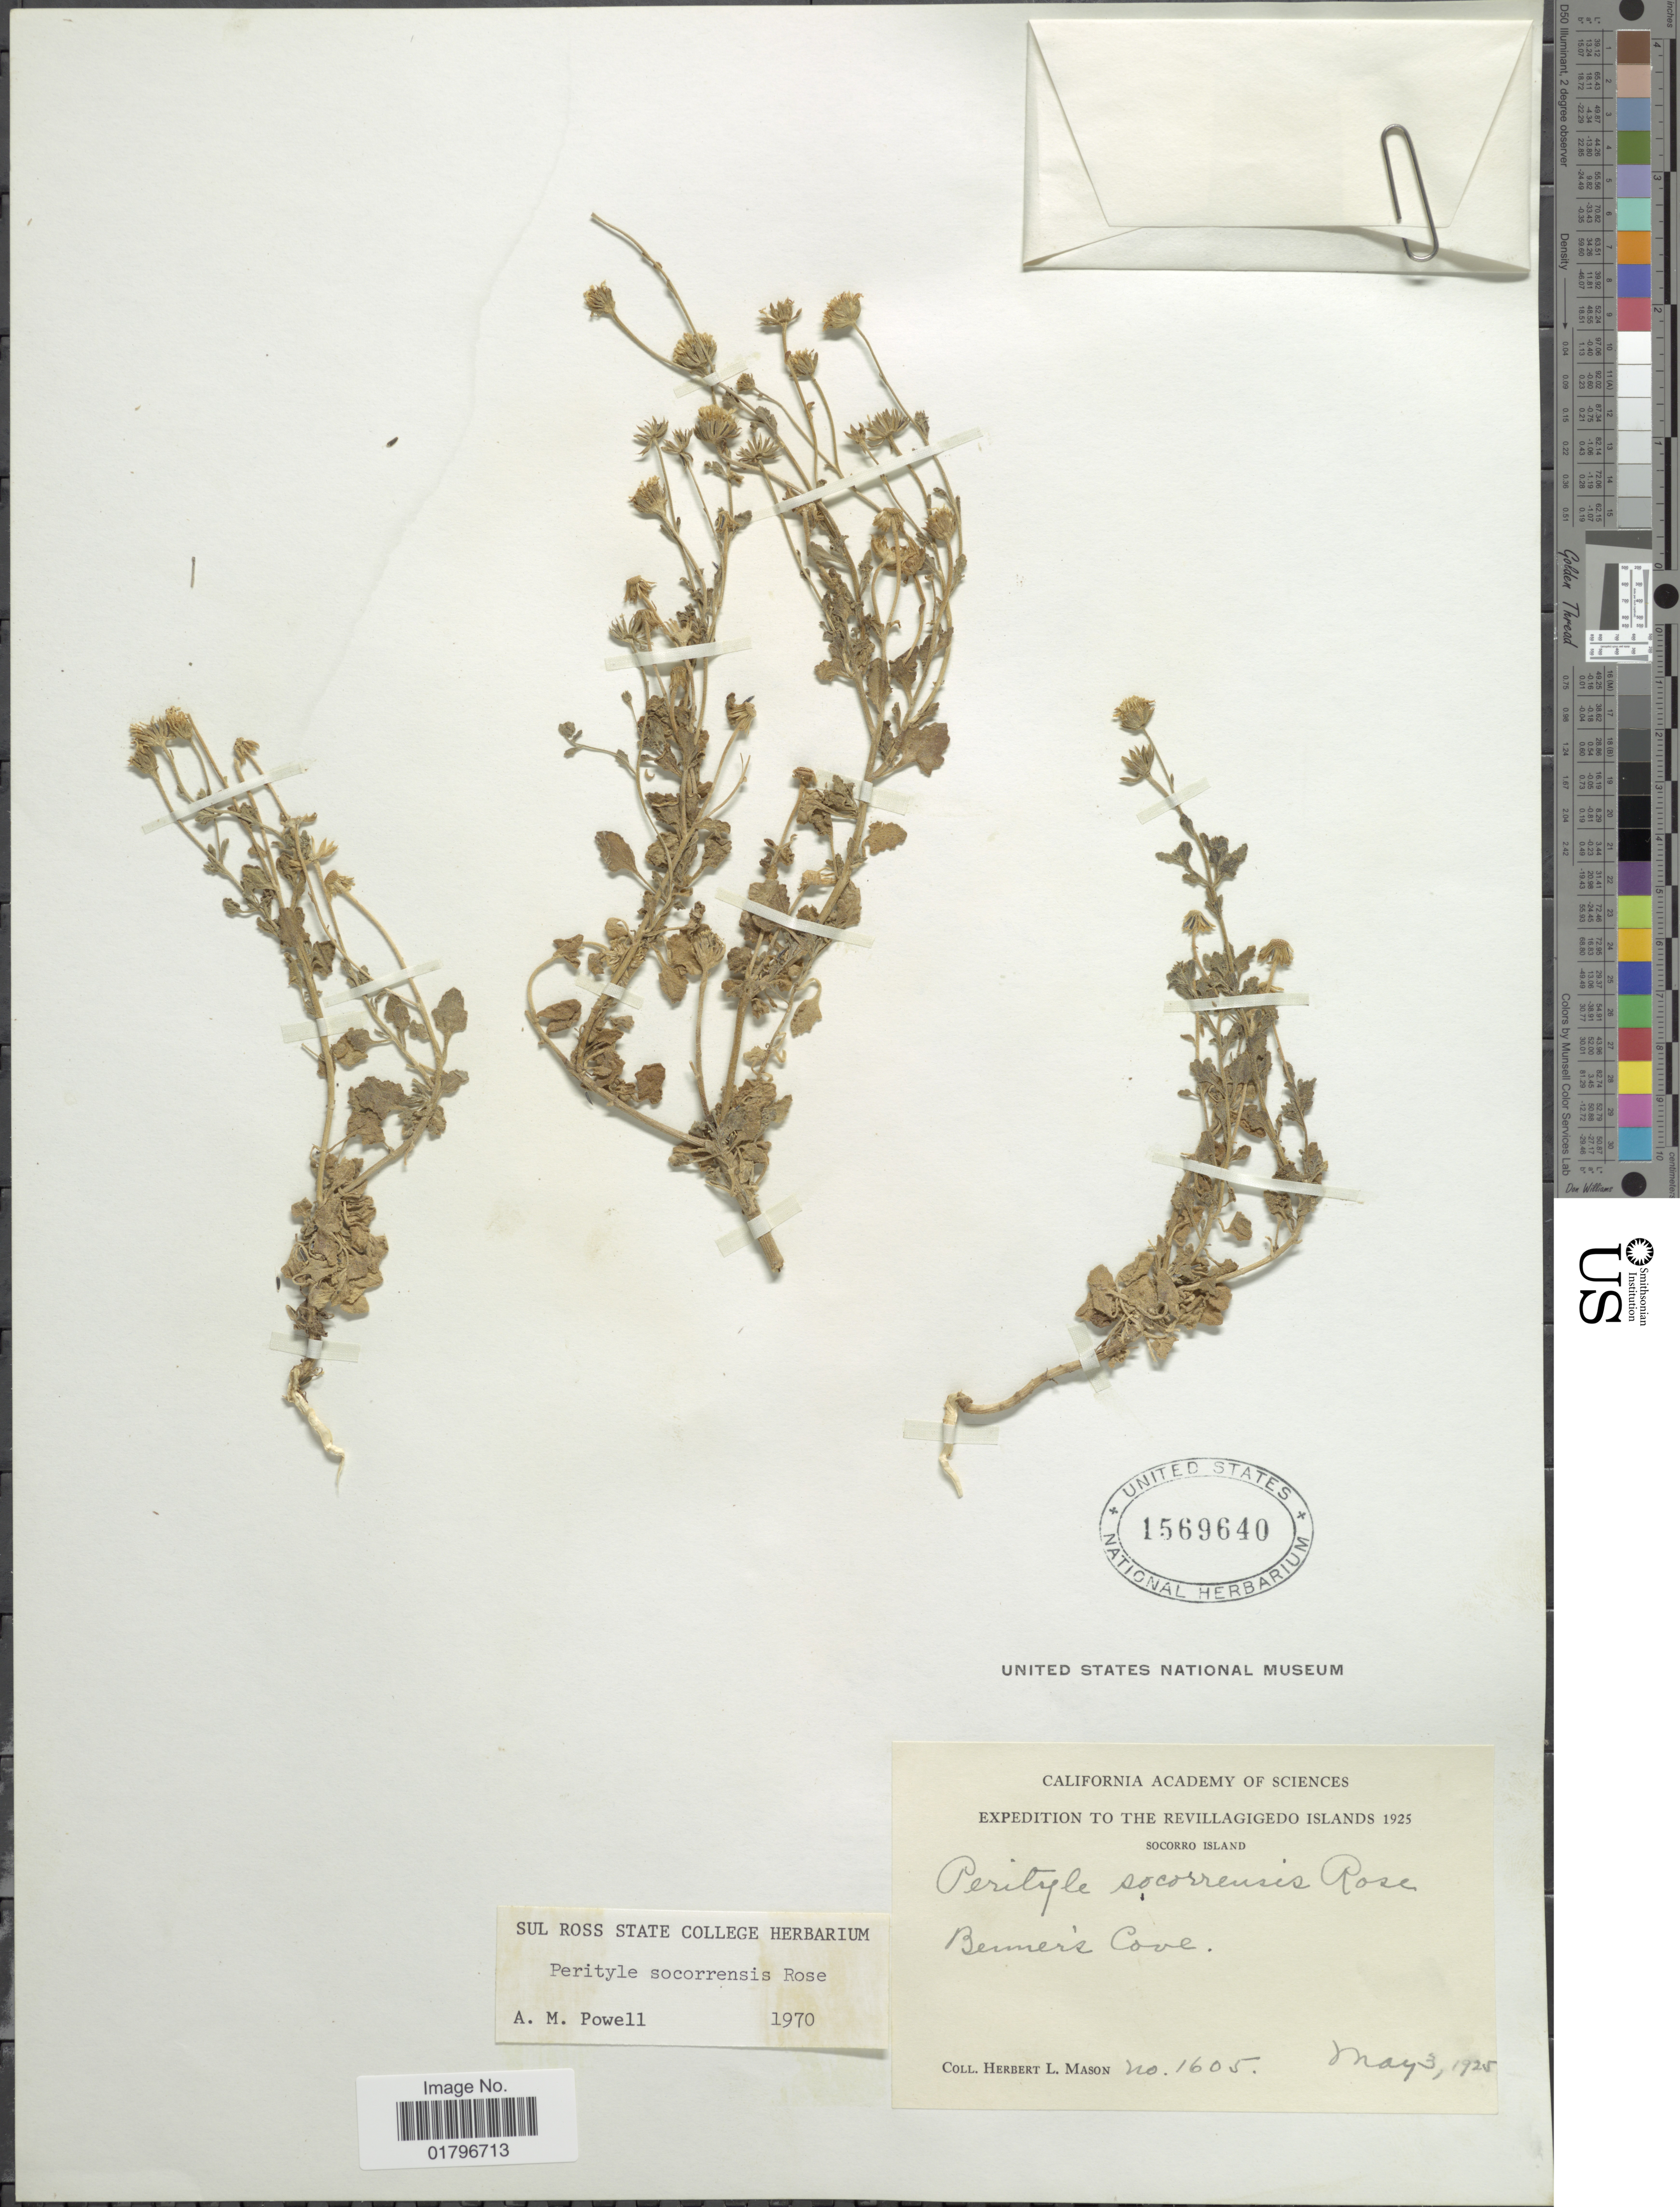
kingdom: Plantae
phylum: Tracheophyta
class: Magnoliopsida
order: Asterales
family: Asteraceae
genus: Perityle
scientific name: Perityle socorrosensis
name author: Rose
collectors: H. L. Mason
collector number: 1605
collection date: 1925-05-03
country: Mexico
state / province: Colima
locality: Revillagigedo Islands. Socorro Island. Bermer's Cove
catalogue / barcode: US 1569640